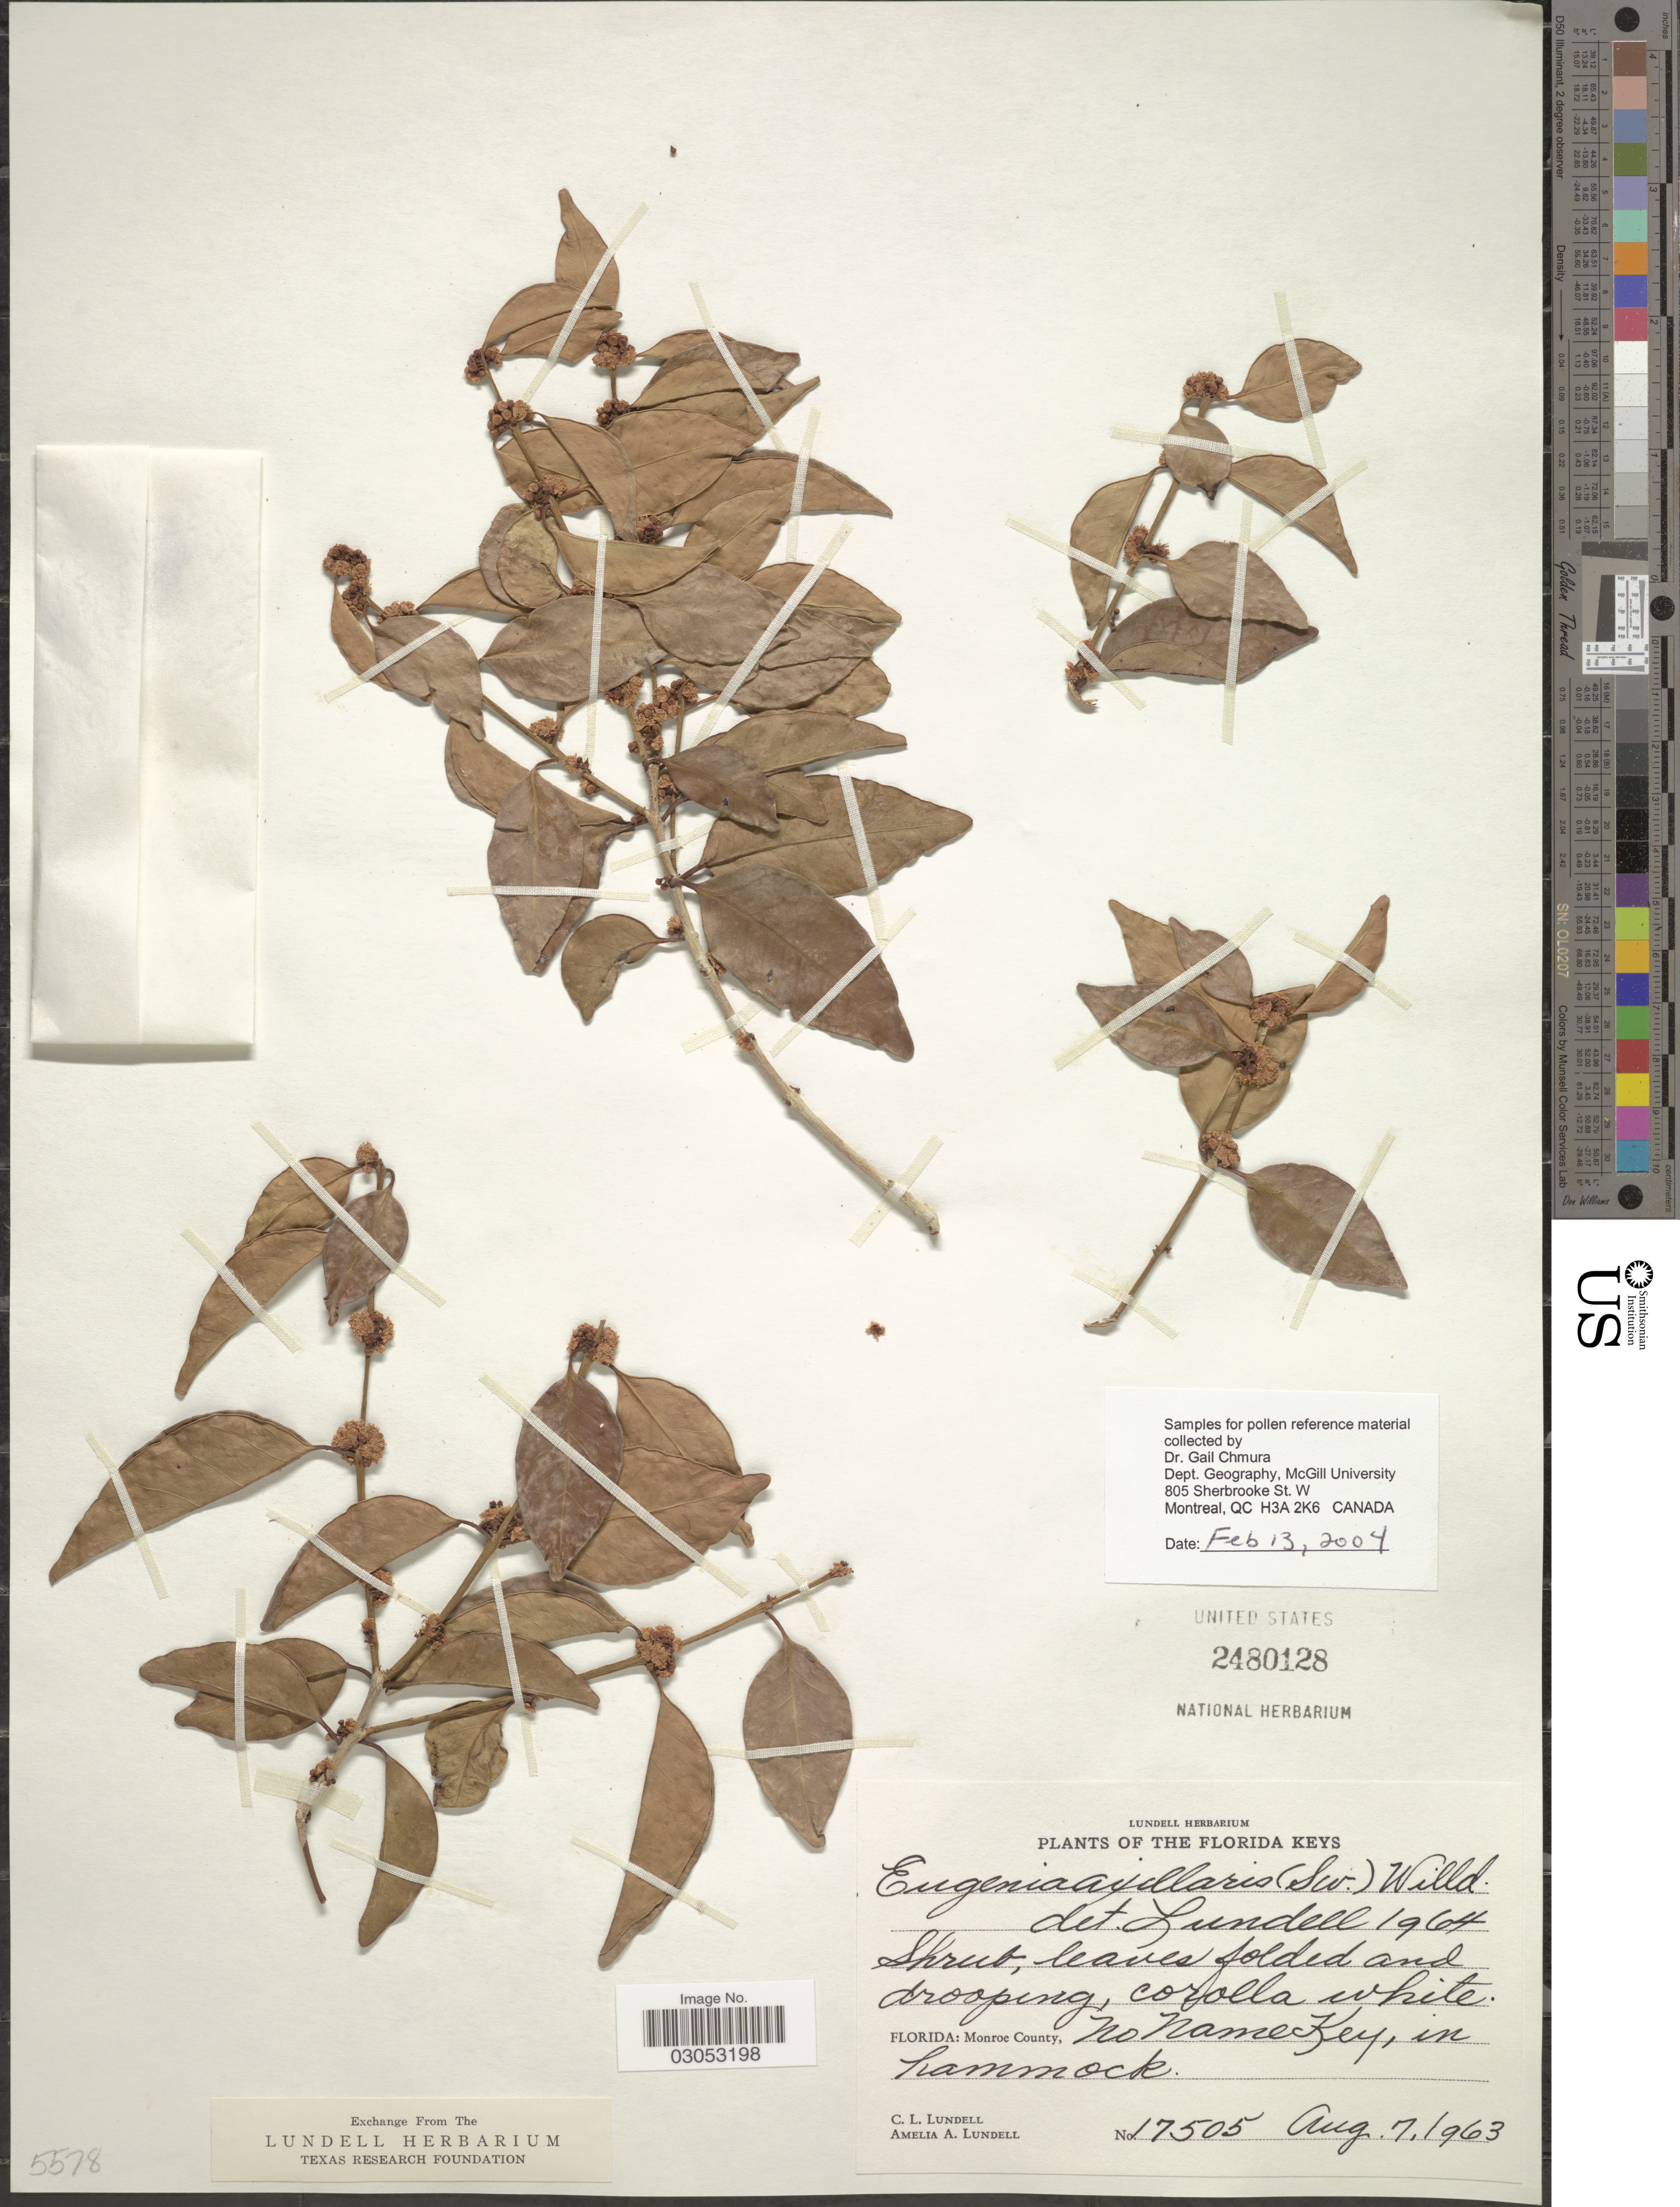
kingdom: Plantae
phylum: Tracheophyta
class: Magnoliopsida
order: Myrtales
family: Myrtaceae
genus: Eugenia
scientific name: Eugenia axillaris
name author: (Sw.) Willd.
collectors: C. L. Lundell & A. A. Lundell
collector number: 17505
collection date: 1963-08-07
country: United States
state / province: Florida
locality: The Florida Keys, Monroe County, No Name Key, in hammock.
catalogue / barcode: US 2480128